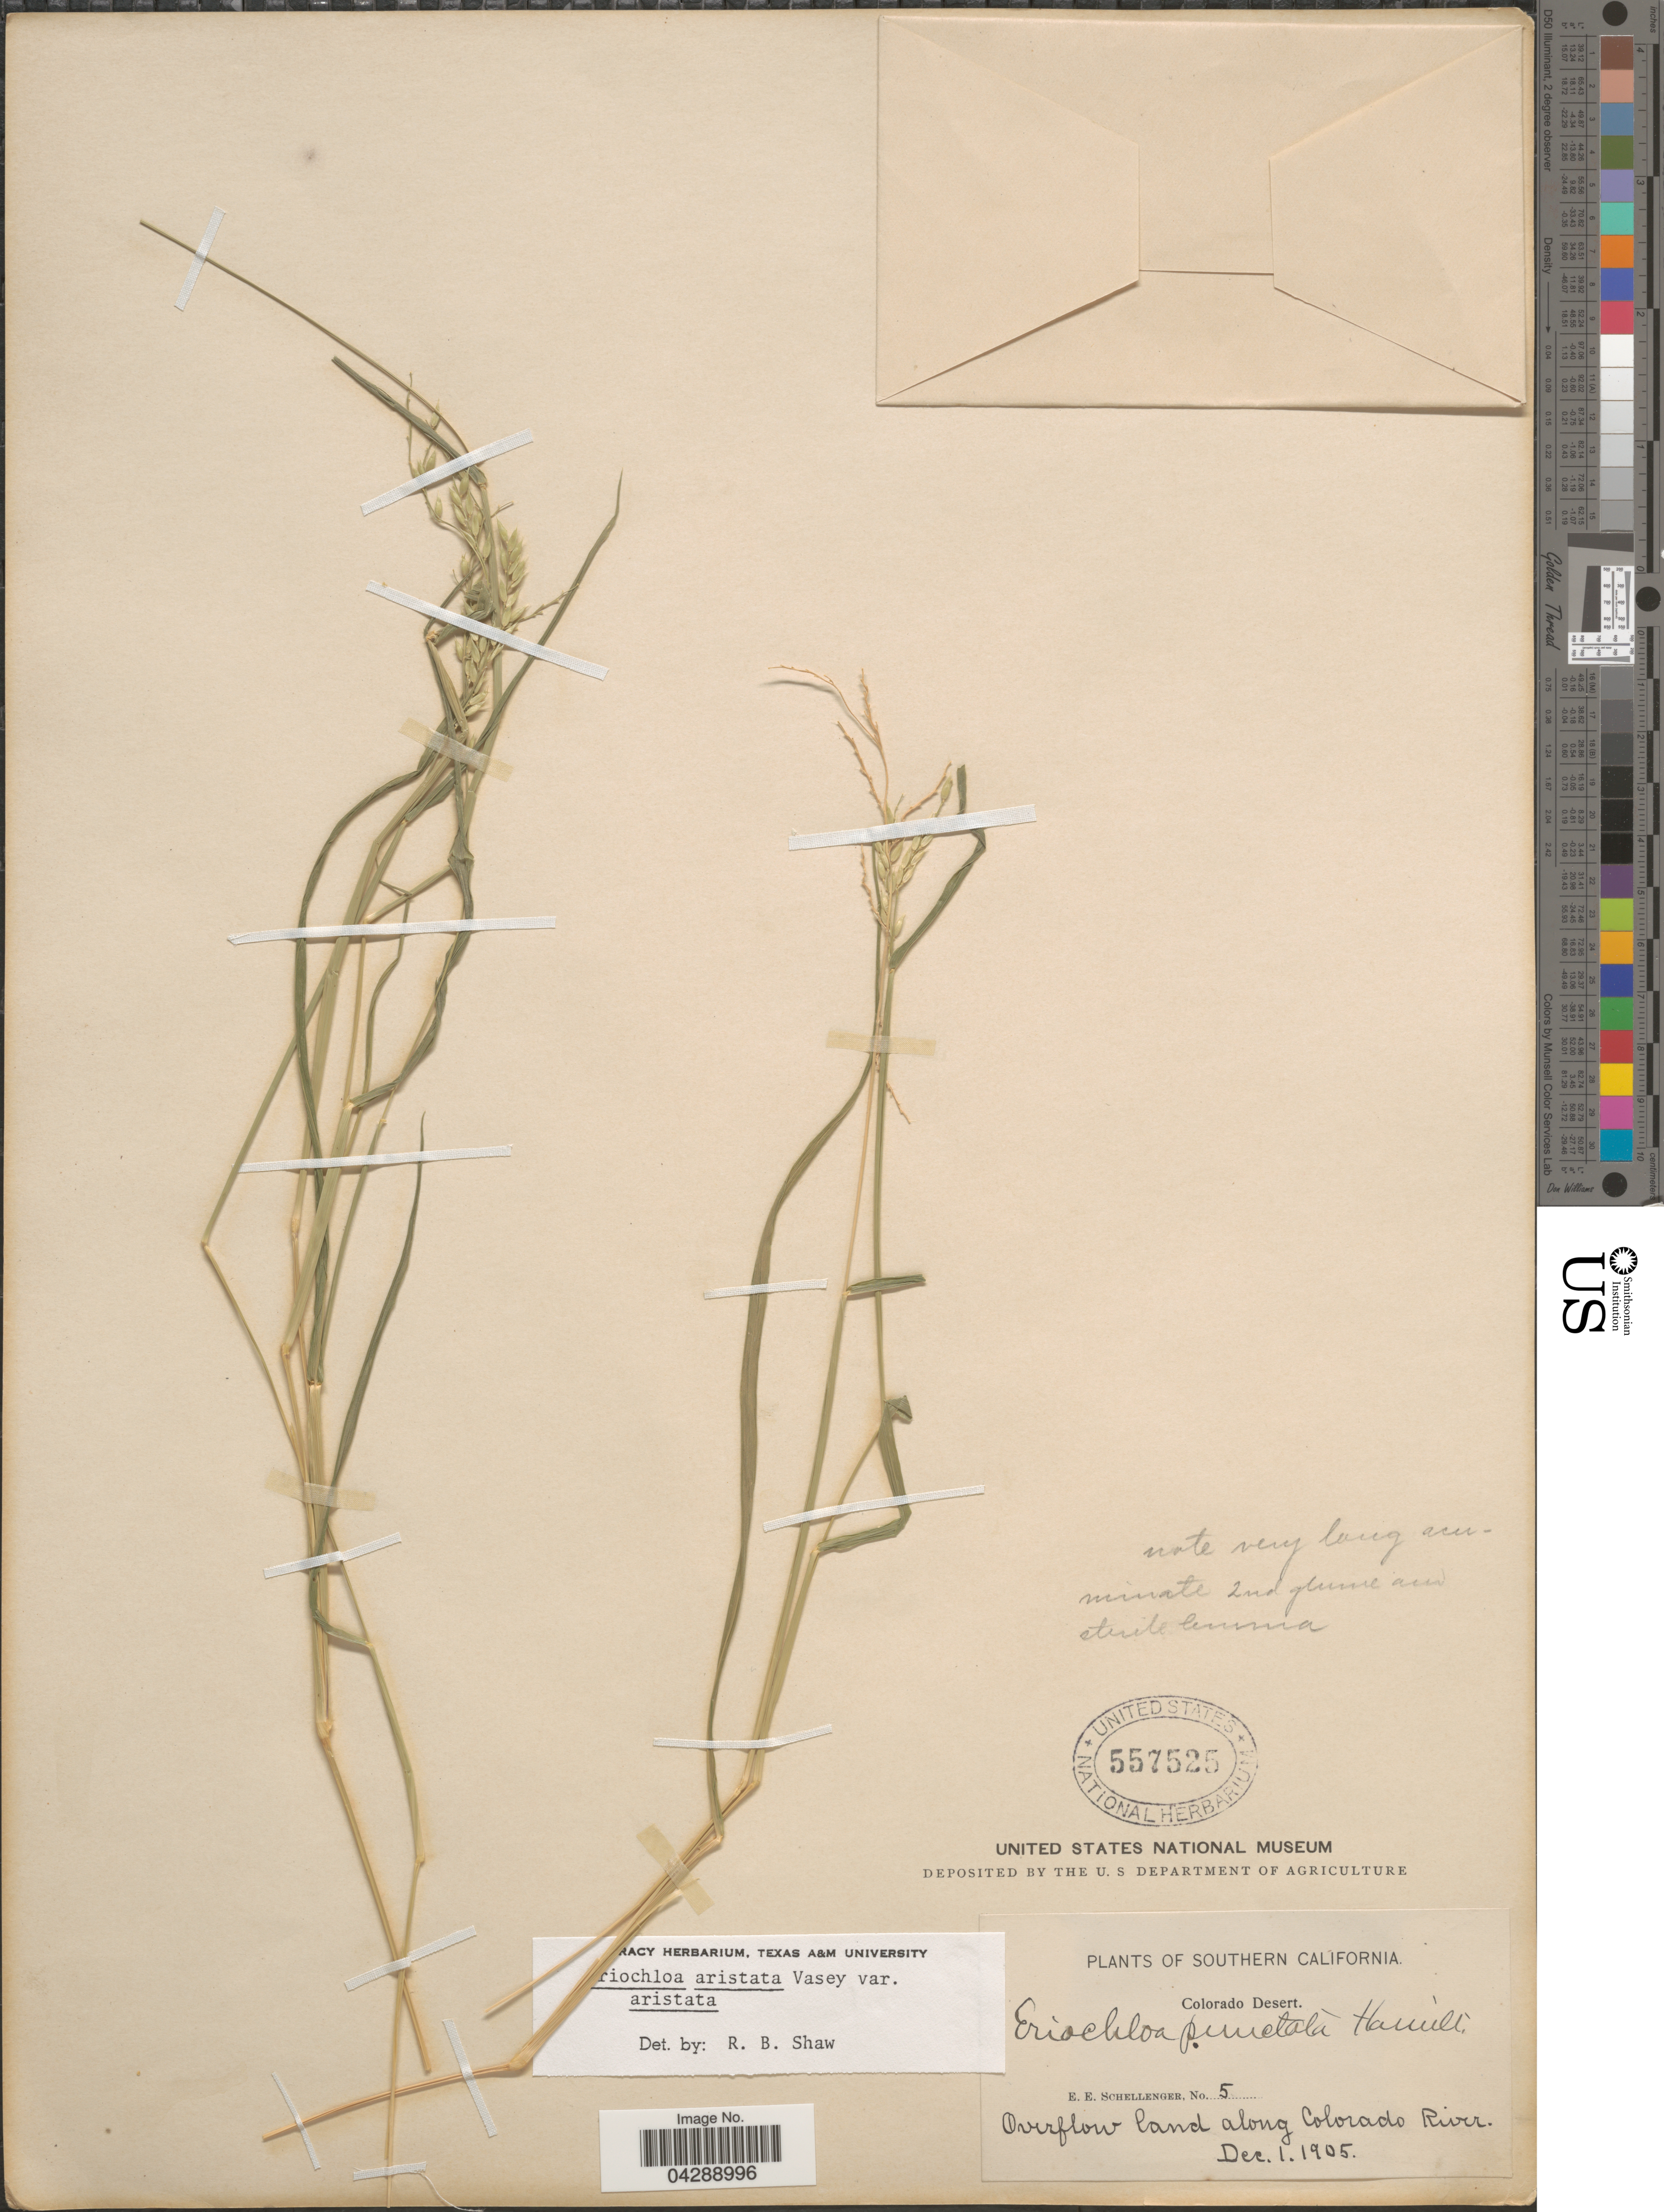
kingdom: Plantae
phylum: Tracheophyta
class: Liliopsida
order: Poales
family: Poaceae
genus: Eriochloa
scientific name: Eriochloa aristata var. aristata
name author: Vasey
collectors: E. Schellenger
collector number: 5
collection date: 1905-12-01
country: United States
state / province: California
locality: Southern California. Colorado Desert. Overflow land along Colorado River.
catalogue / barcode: US 557525